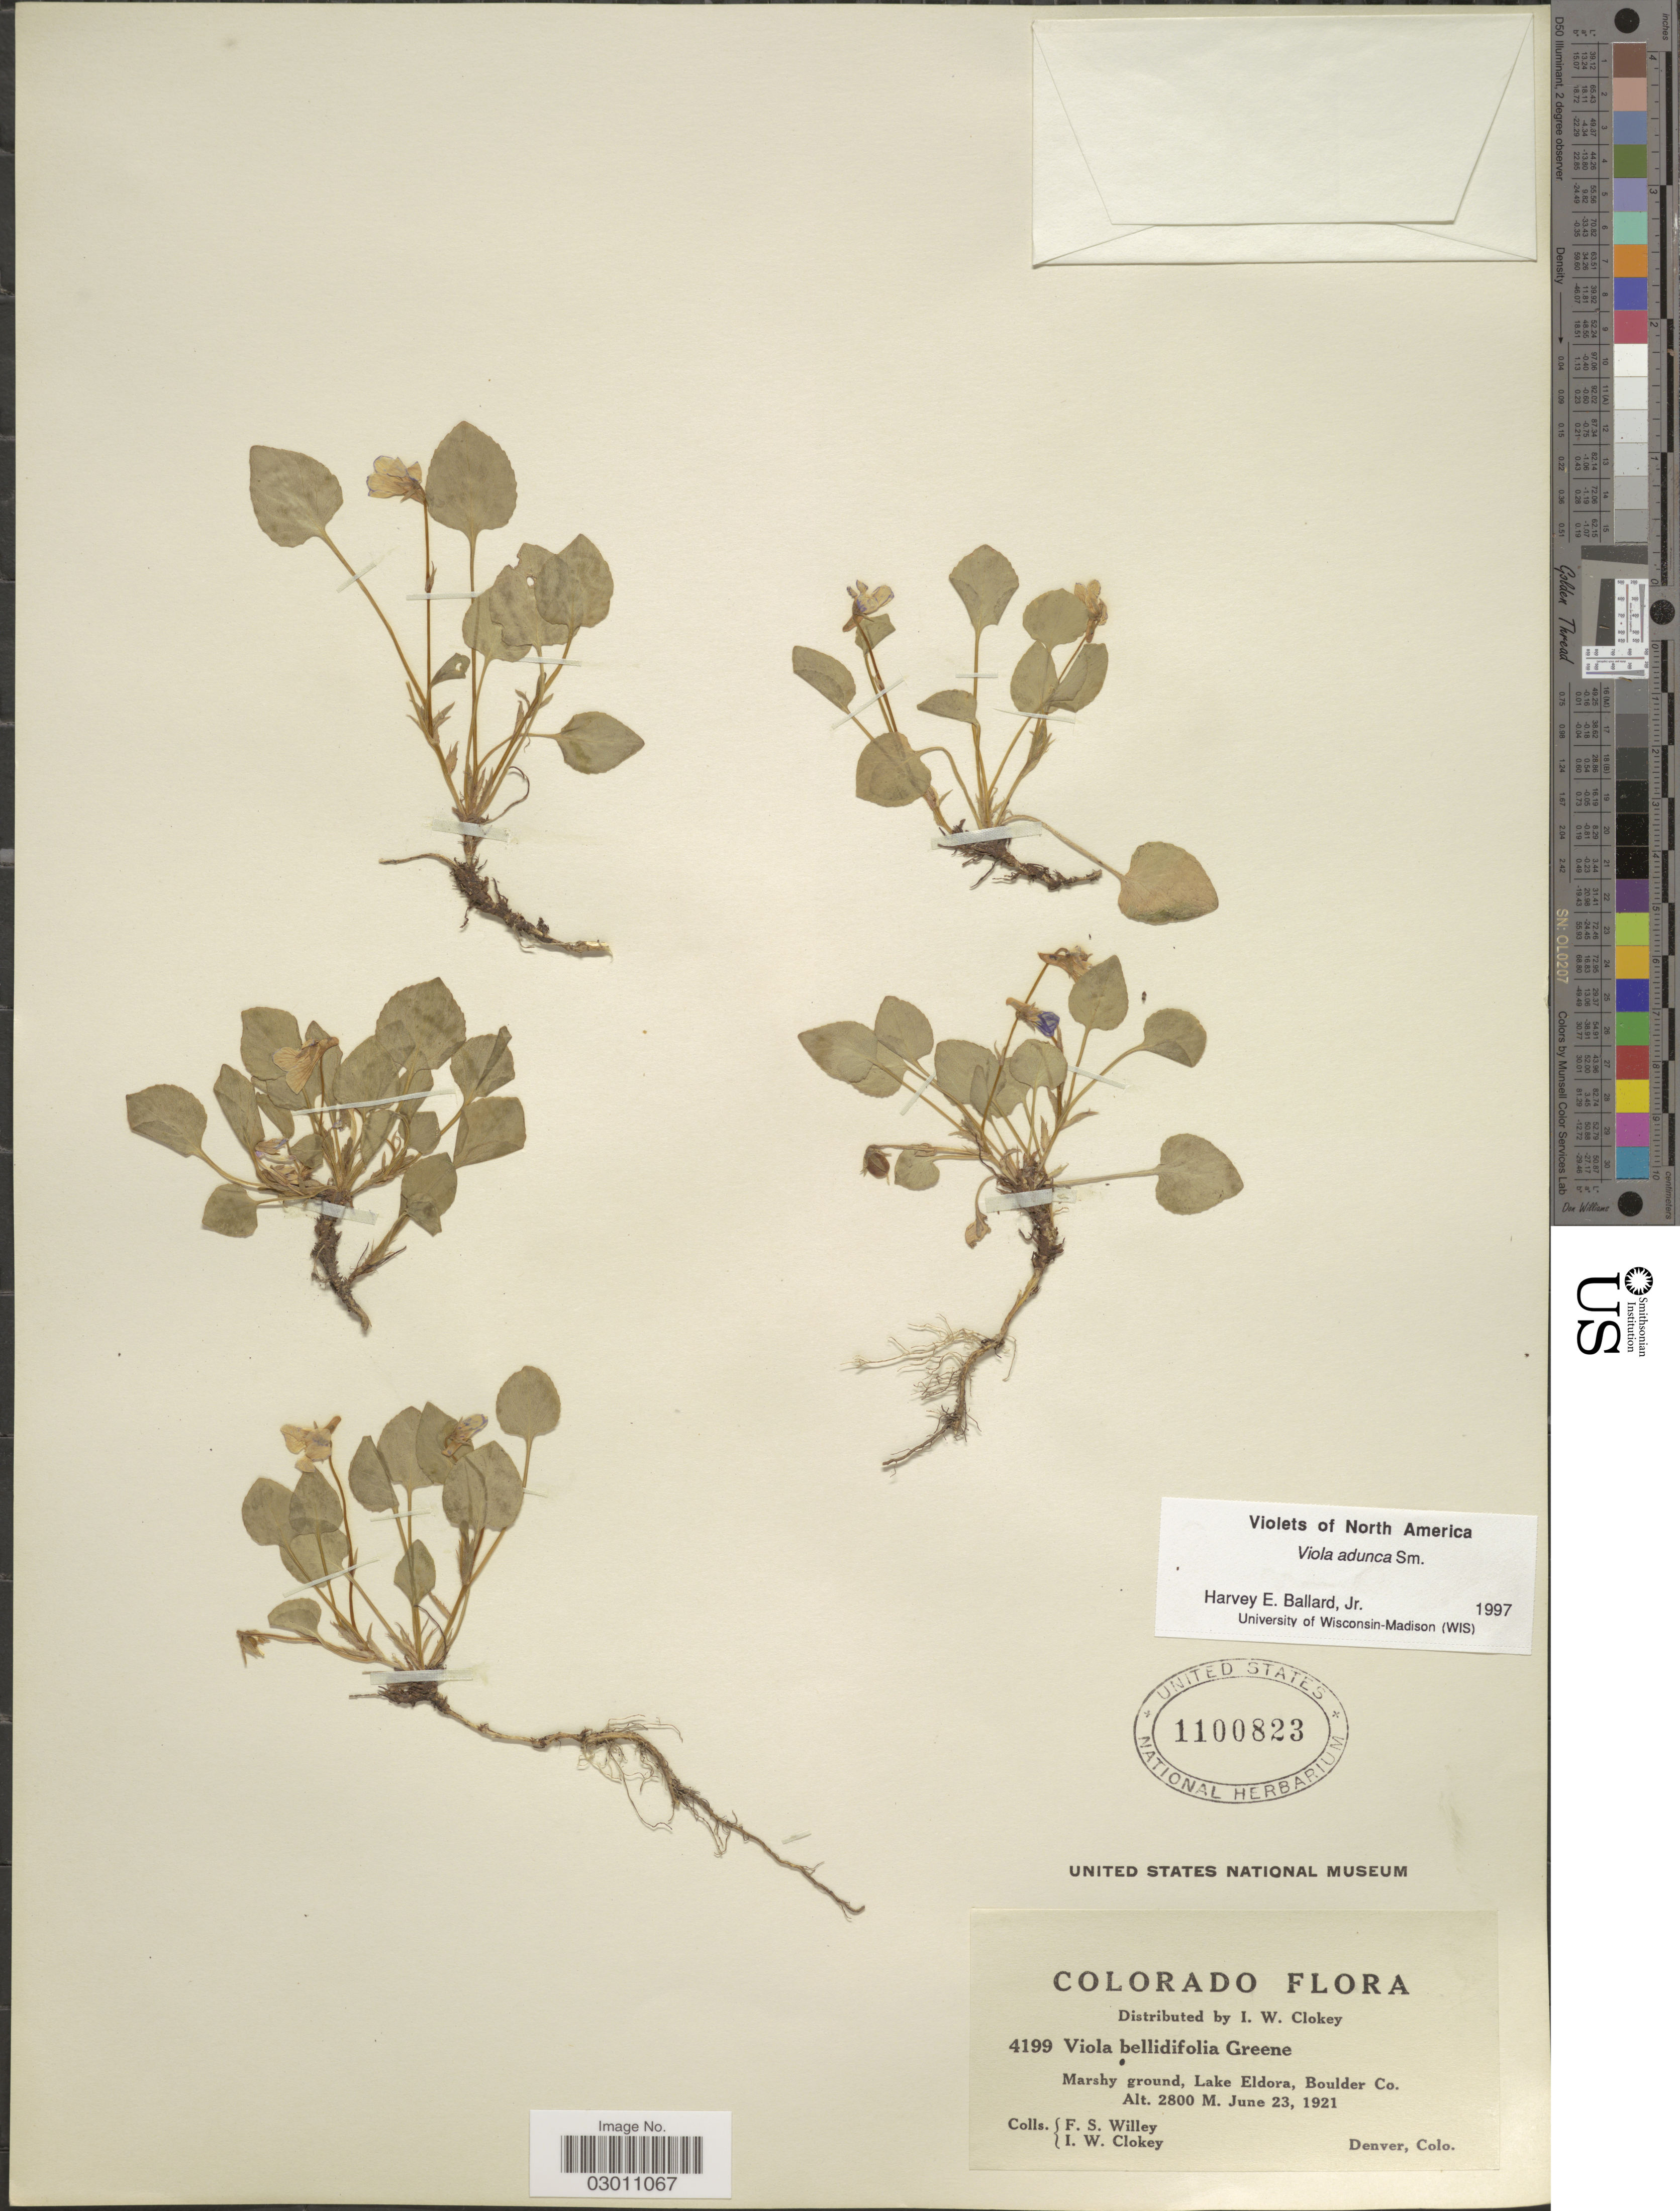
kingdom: Plantae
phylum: Tracheophyta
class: Magnoliopsida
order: Malpighiales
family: Violaceae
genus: Viola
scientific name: Viola adunca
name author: Sm.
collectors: F. Willey & I. W. Clokey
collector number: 4199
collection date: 1921-06-23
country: United States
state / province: Colorado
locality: Marshy ground, Lake Eldora, Boulder Co.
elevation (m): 2800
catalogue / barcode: US 1100823